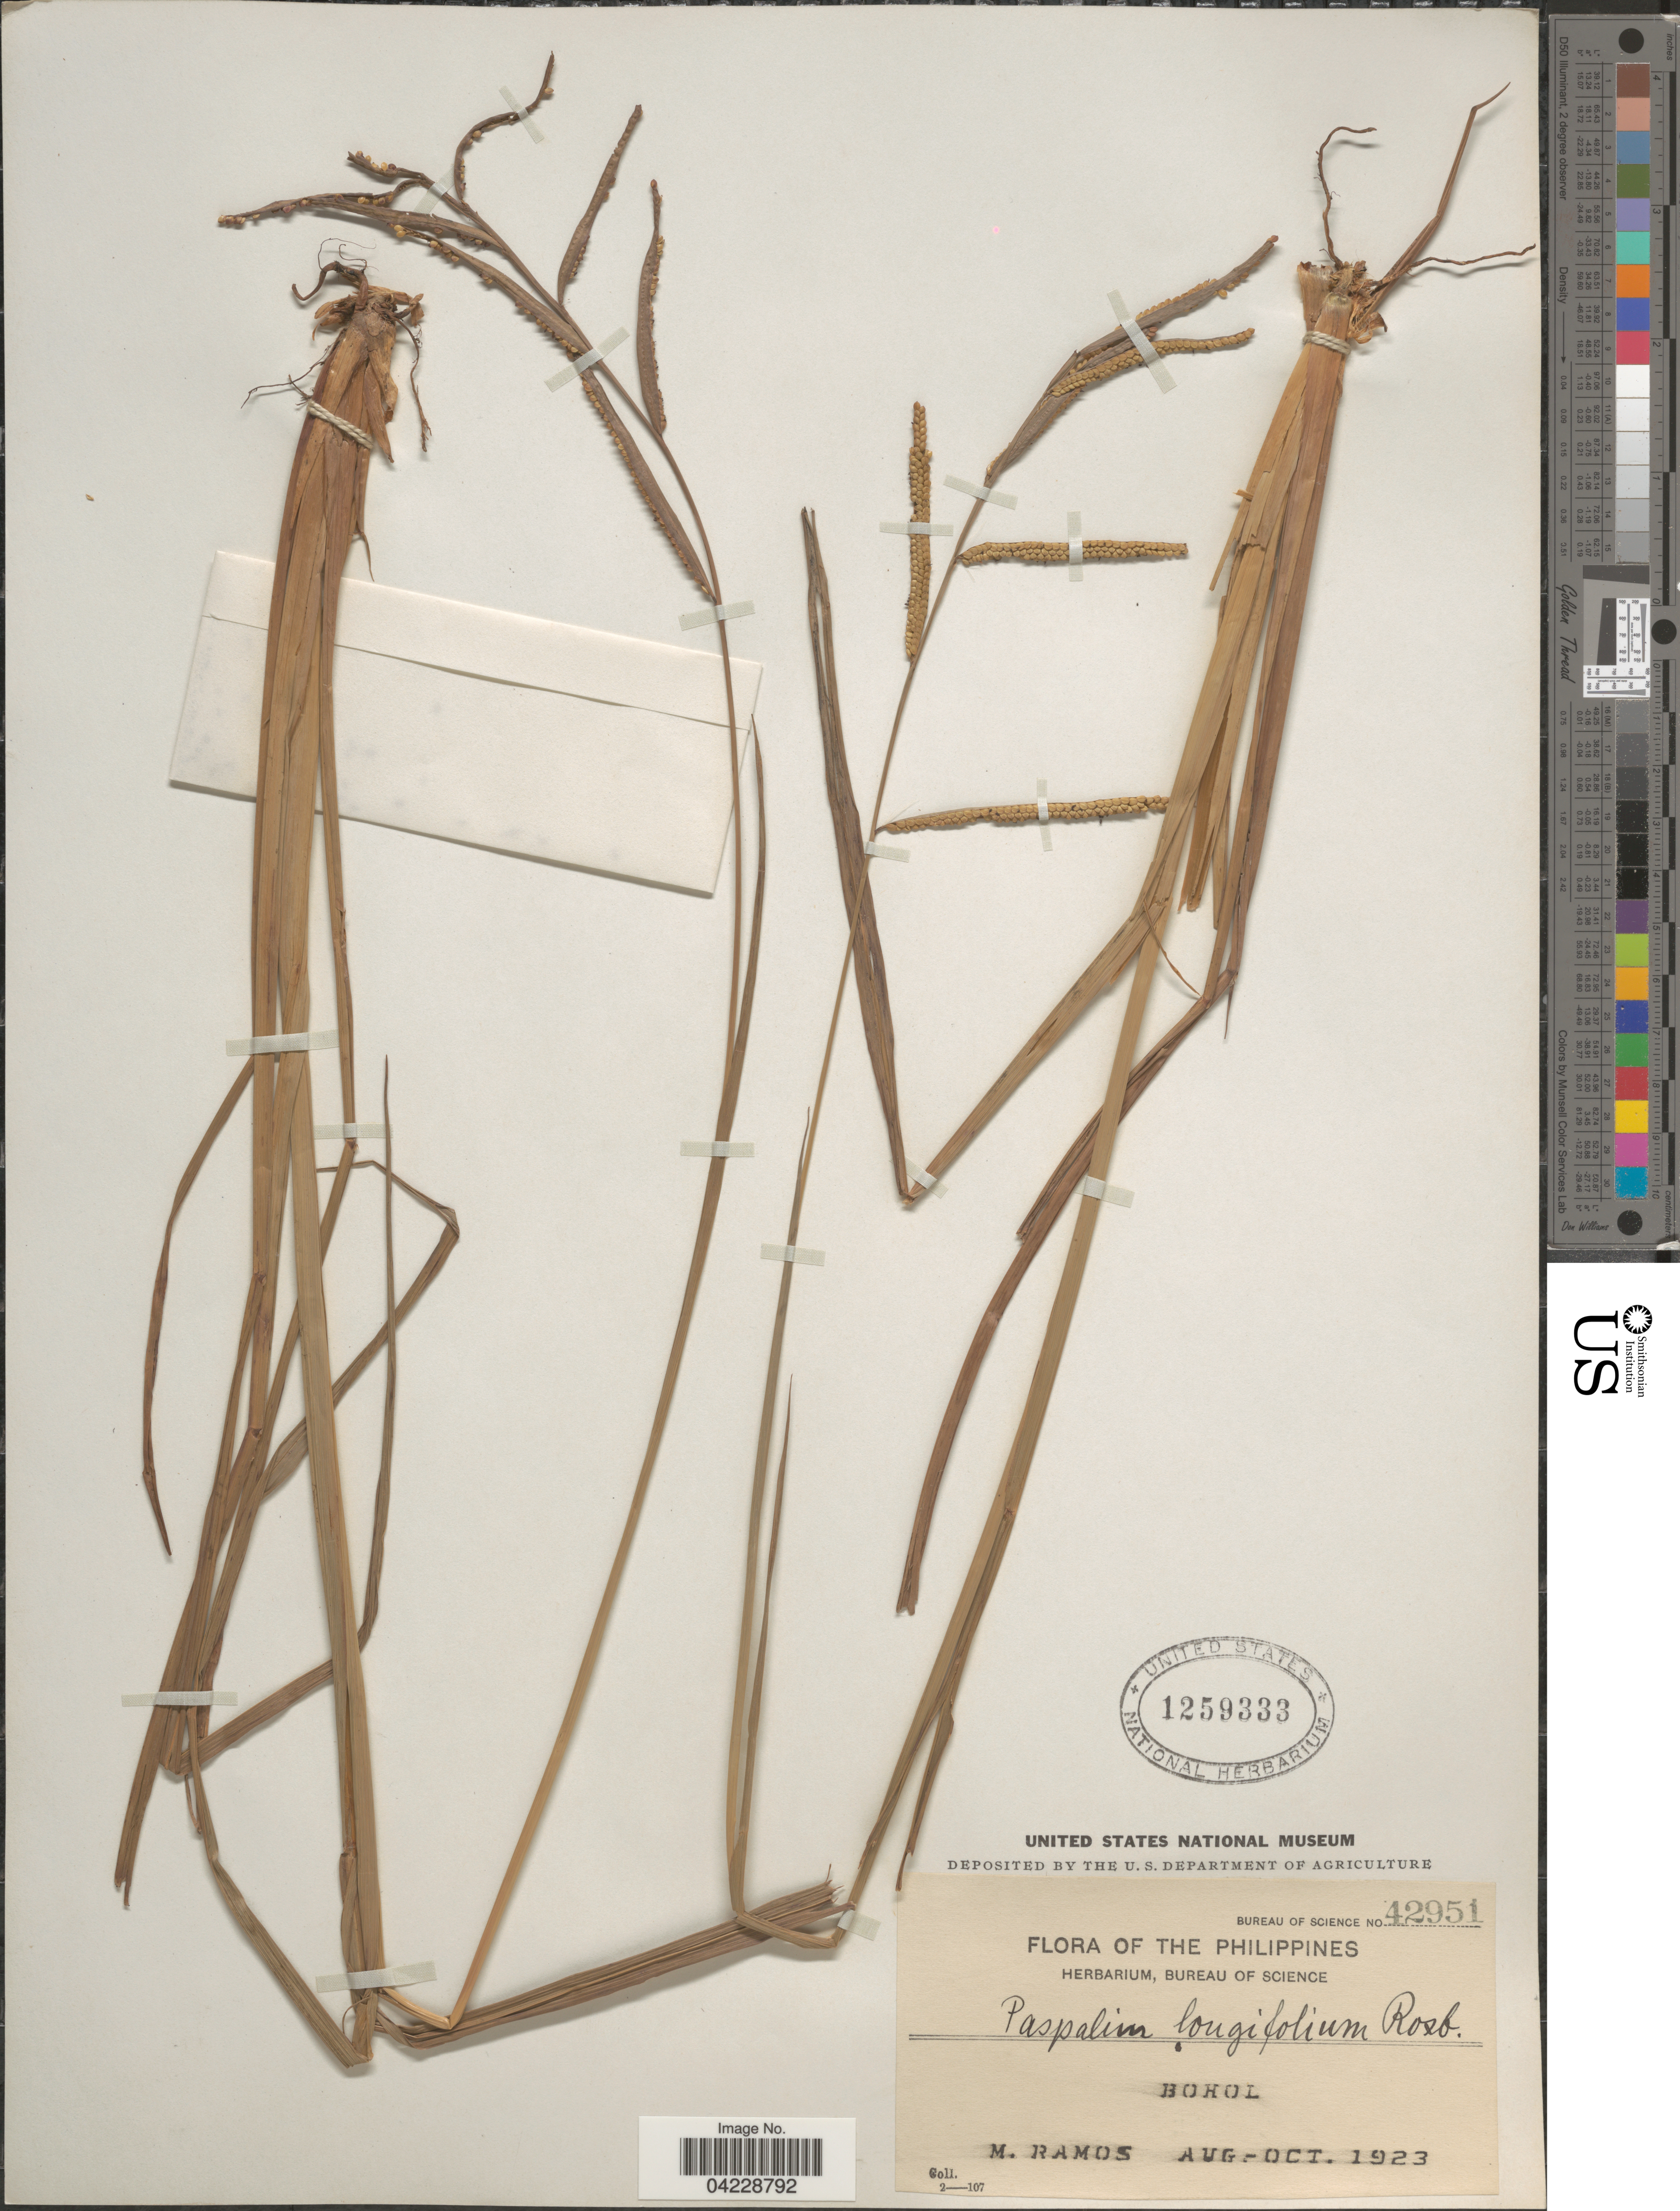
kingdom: Plantae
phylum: Tracheophyta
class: Liliopsida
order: Poales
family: Poaceae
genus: Paspalum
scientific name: Paspalum longifolium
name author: Roxb.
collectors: M. Ramos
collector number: Bureau of Science 42951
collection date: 1923-08/1923-10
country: Philippines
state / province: Central Visayas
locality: Bohol.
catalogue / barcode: US 1259333